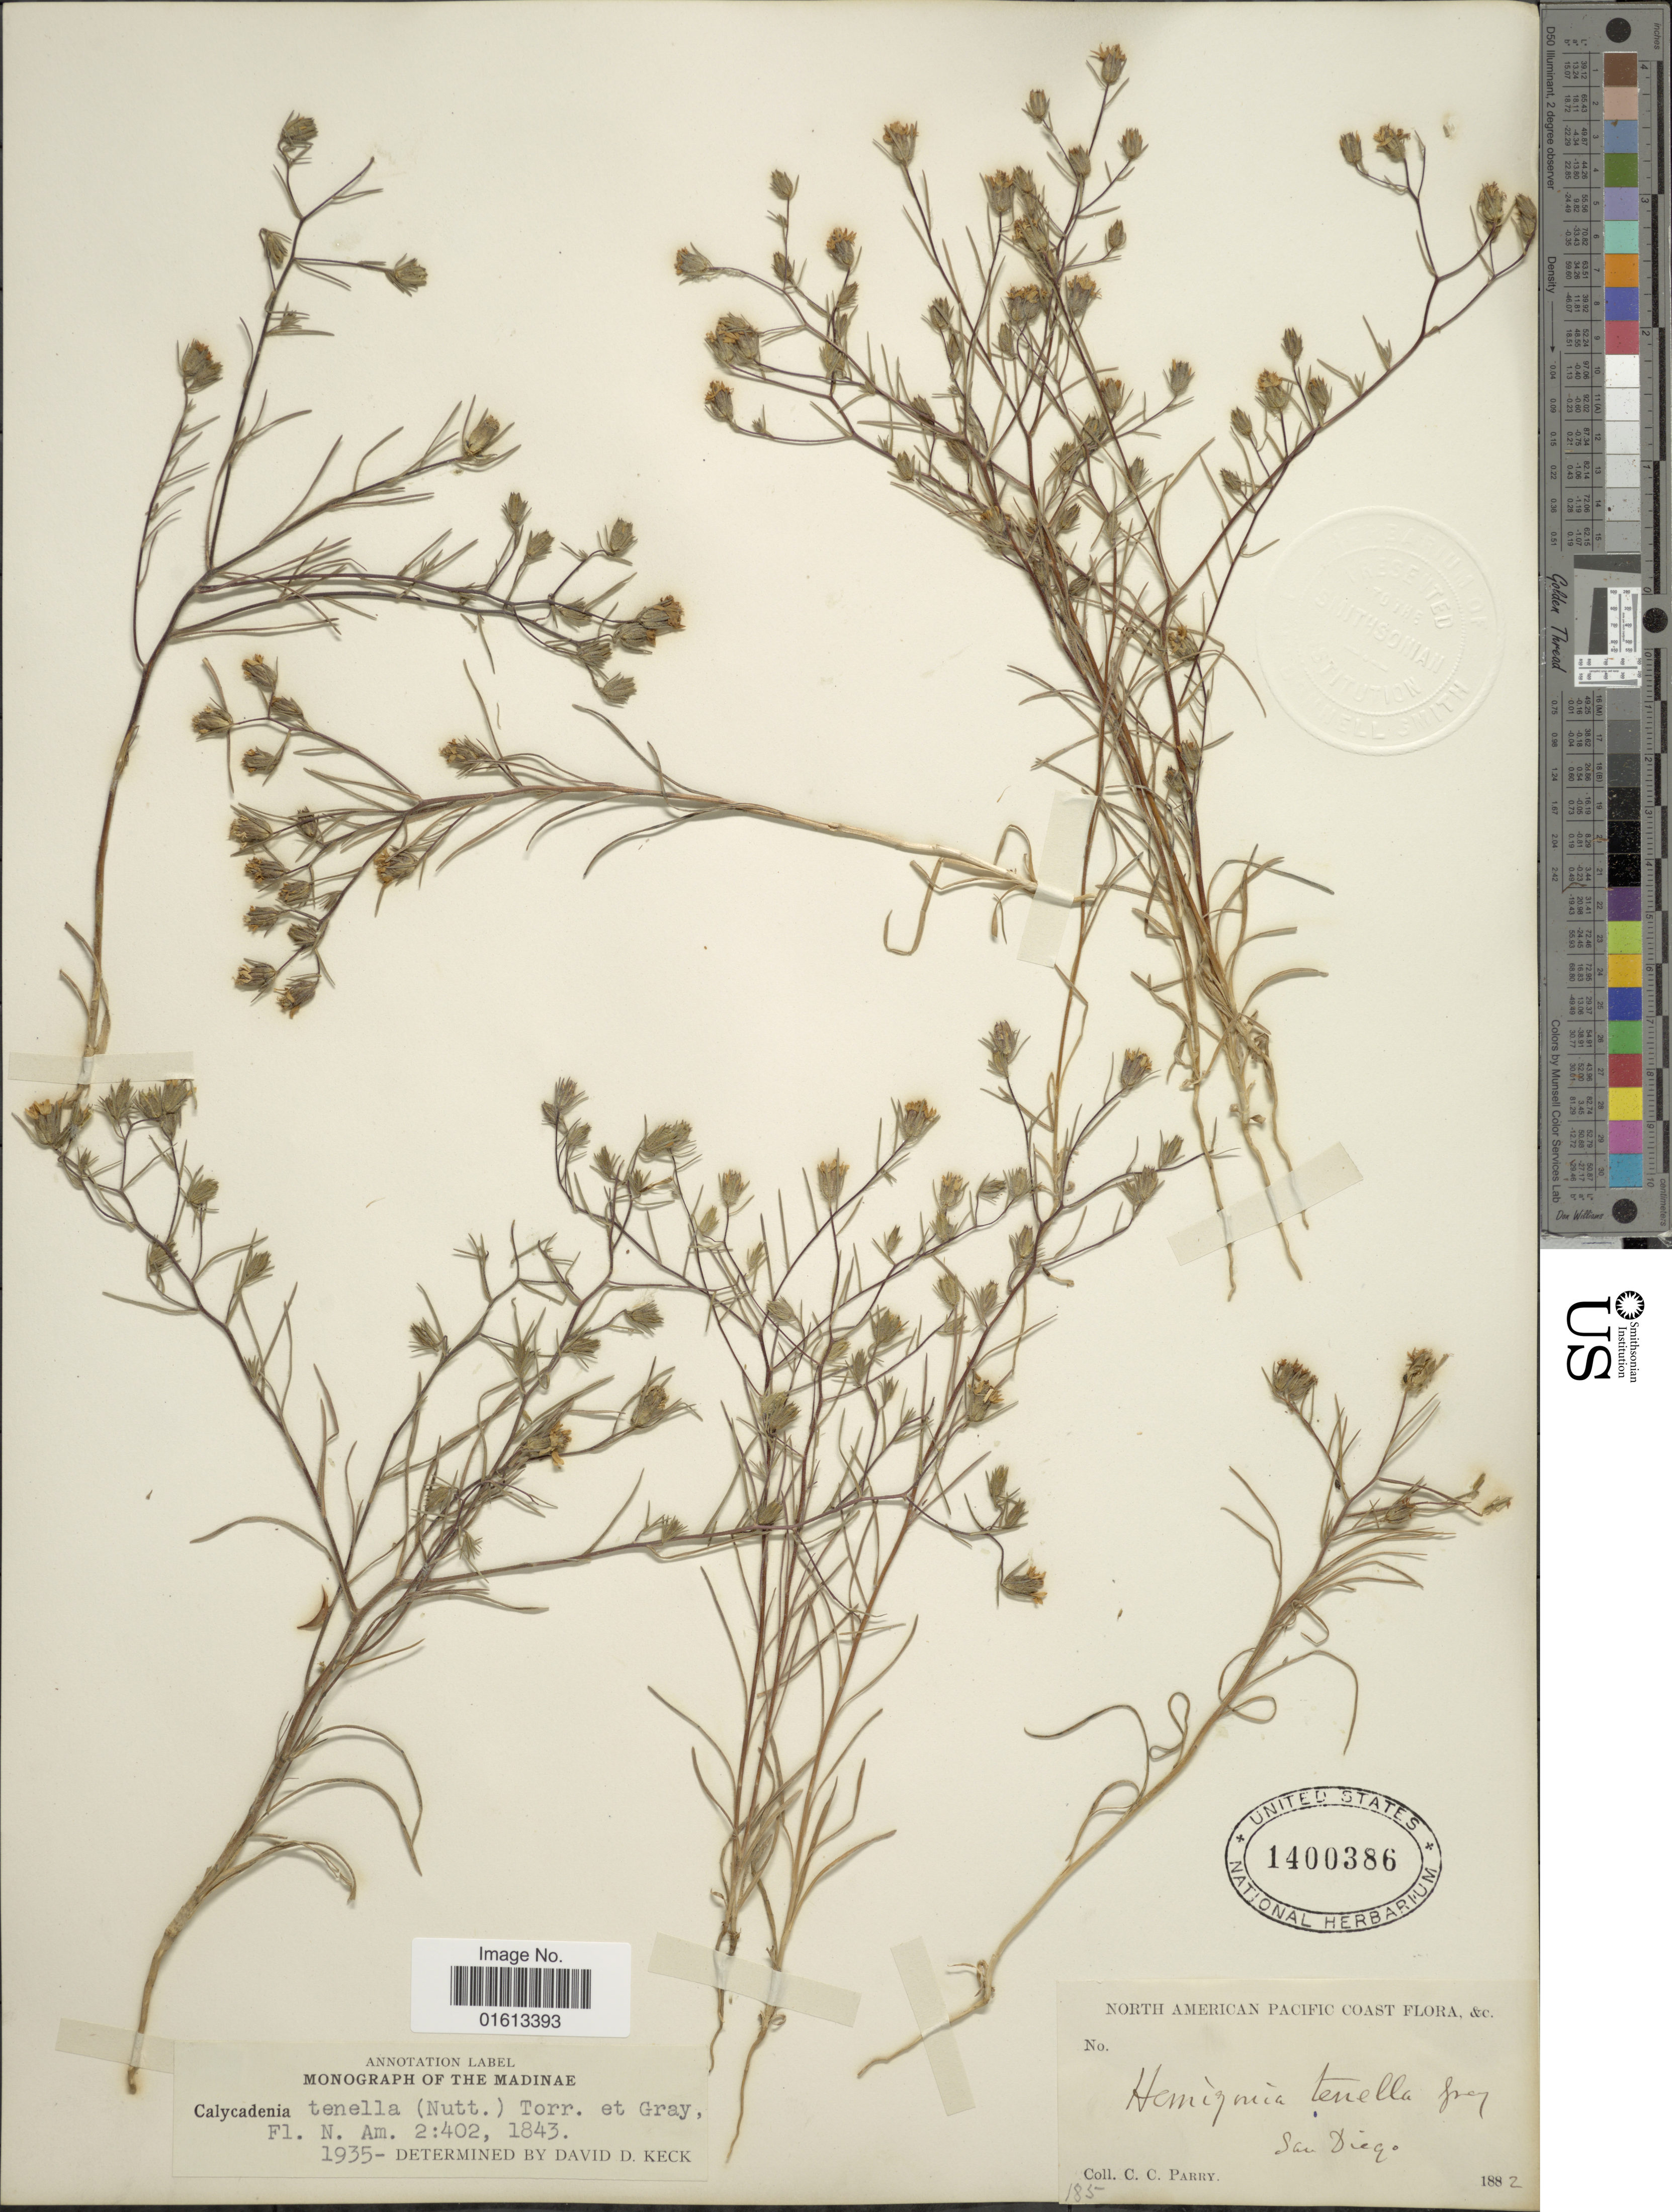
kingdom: Plantae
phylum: Tracheophyta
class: Magnoliopsida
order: Asterales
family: Asteraceae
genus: Calycadenia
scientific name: Calycadenia tenella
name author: (Nutt.) Torr. & A. Gray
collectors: C. C. Parry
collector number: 185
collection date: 1882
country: United States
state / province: California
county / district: San Diego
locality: North American Pacific Coast, San Diego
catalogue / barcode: US 1400386